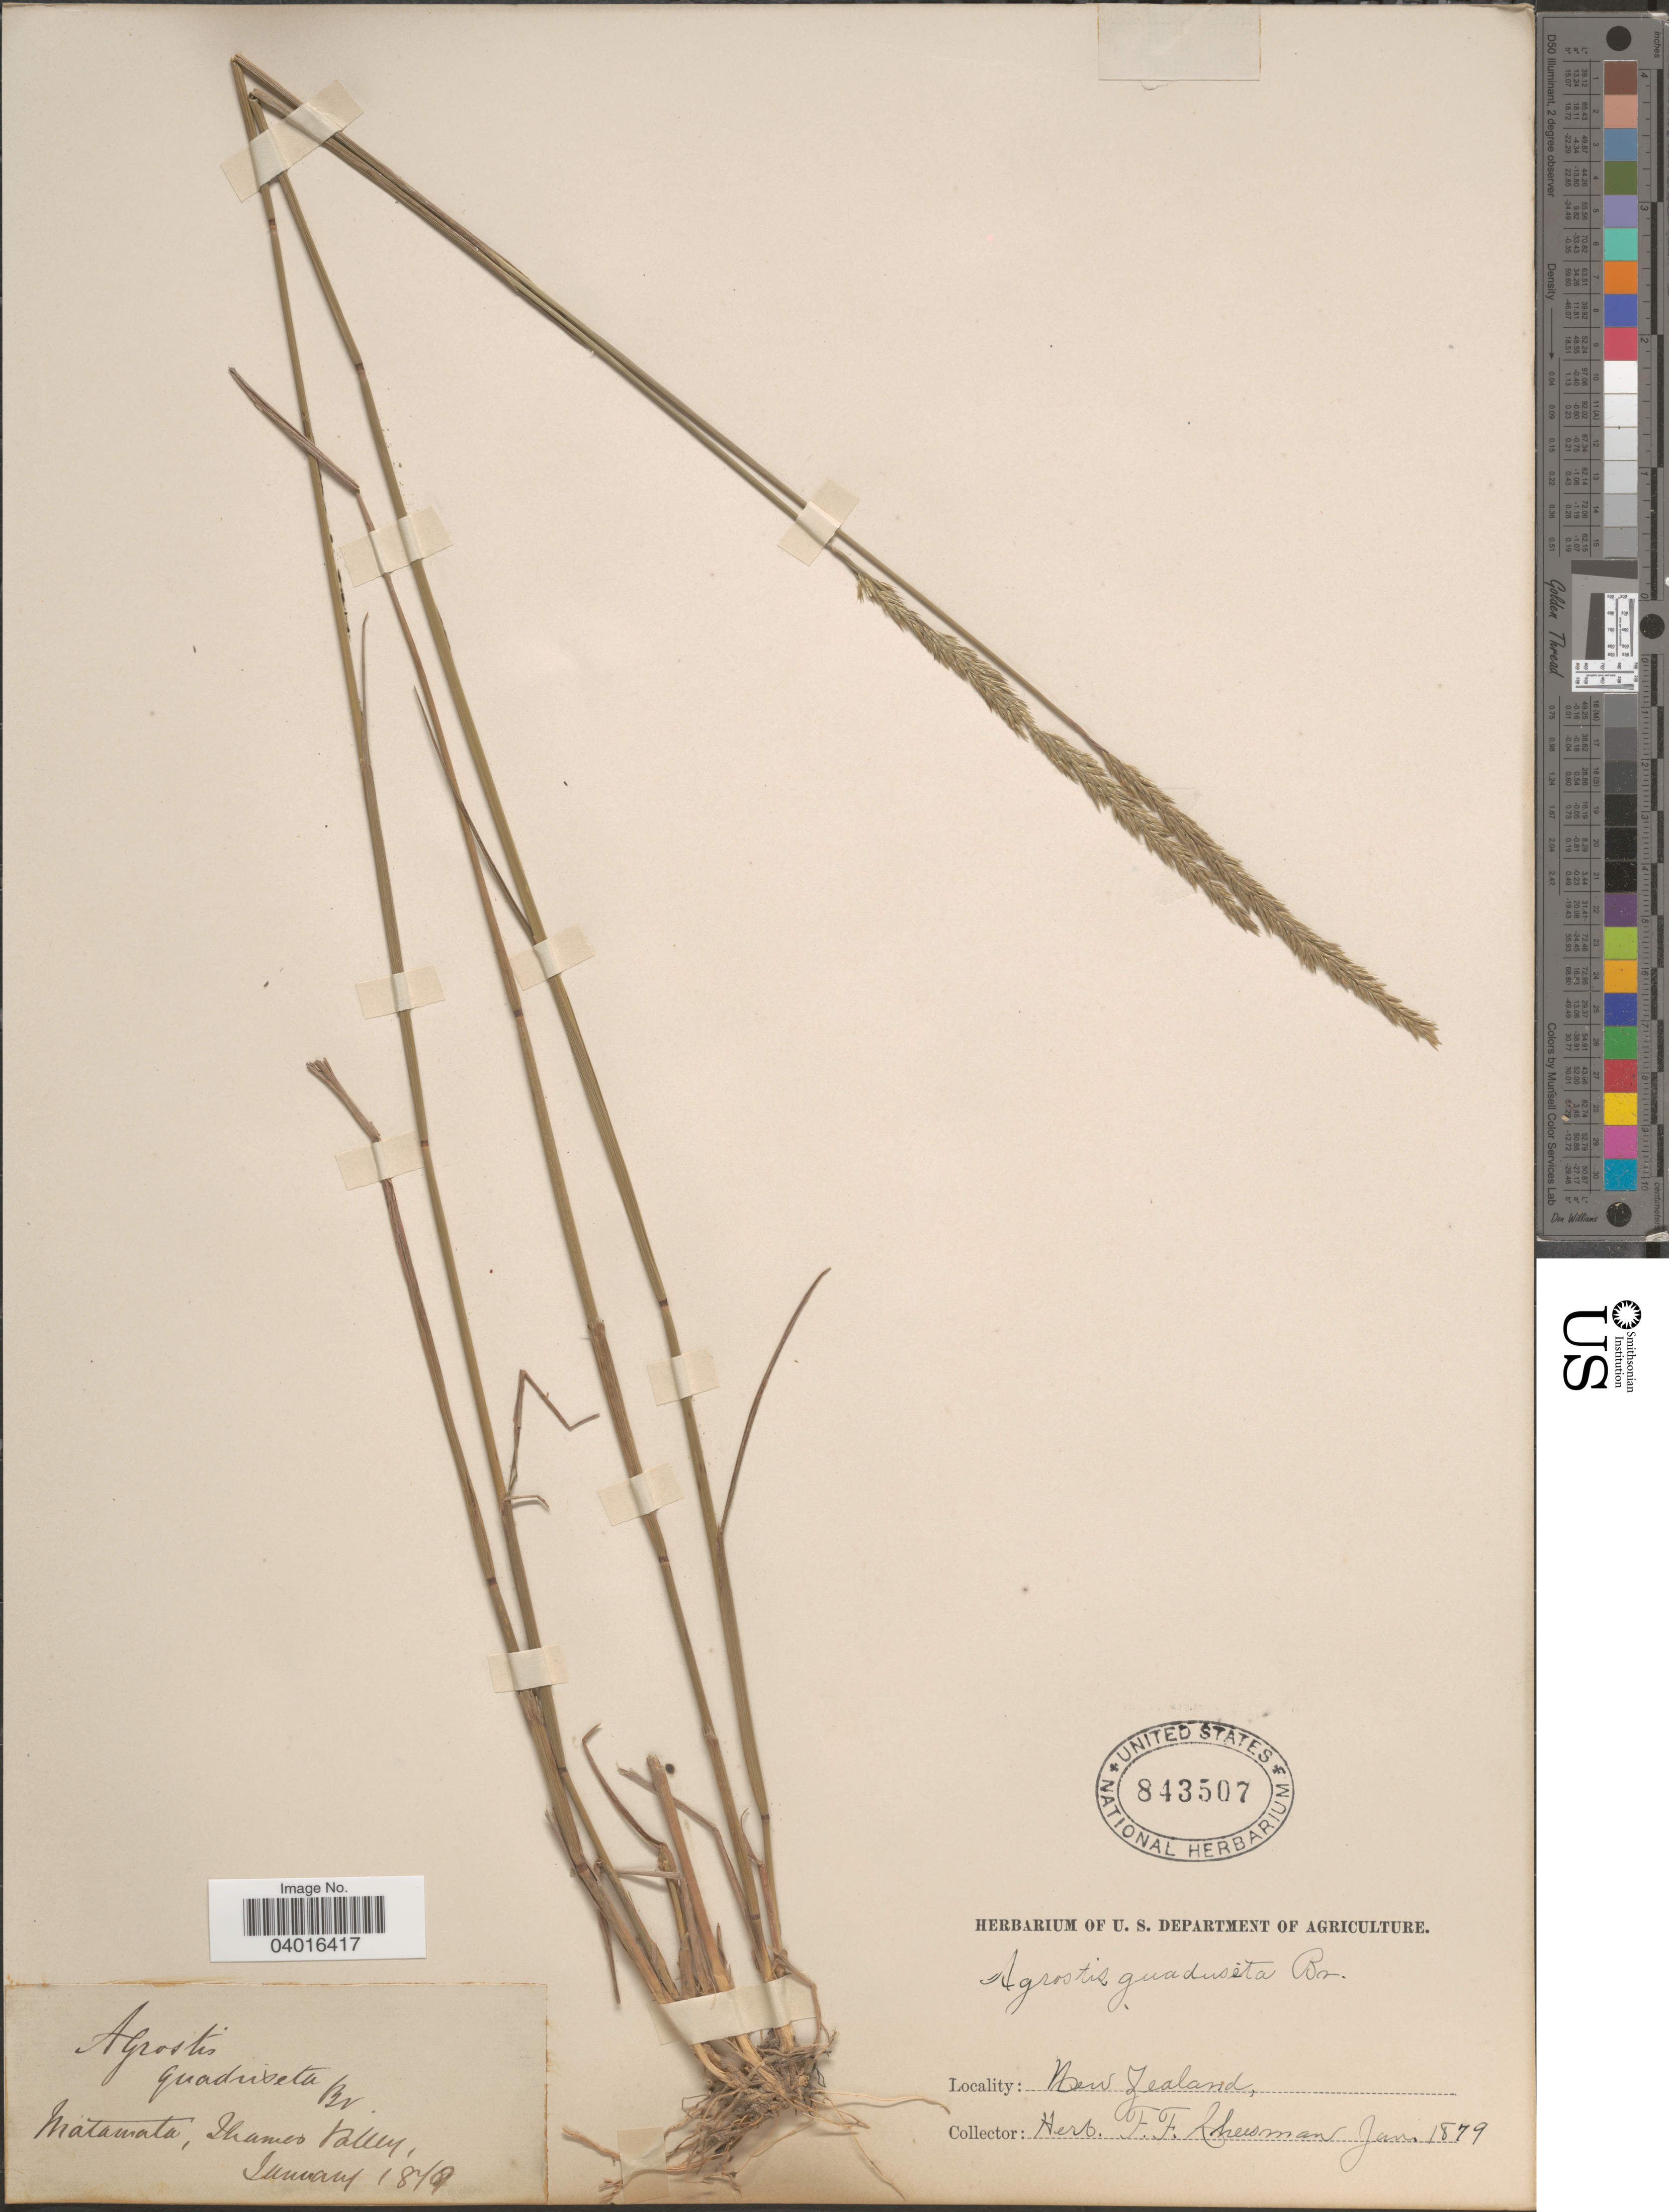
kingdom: Plantae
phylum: Tracheophyta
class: Liliopsida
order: Poales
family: Poaceae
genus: Pentapogon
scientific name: Pentapogon quadrisetus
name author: (Labill.) P.M. Peterson et al.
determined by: Wagner, W. L., (BOT), Smithsonian Institution - National Museum of Natural History (UNITED STATES)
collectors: ex herb. T. F. Cheeseman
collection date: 1879-01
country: New Zealand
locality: Matamata, Thames Valley.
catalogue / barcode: US 843507